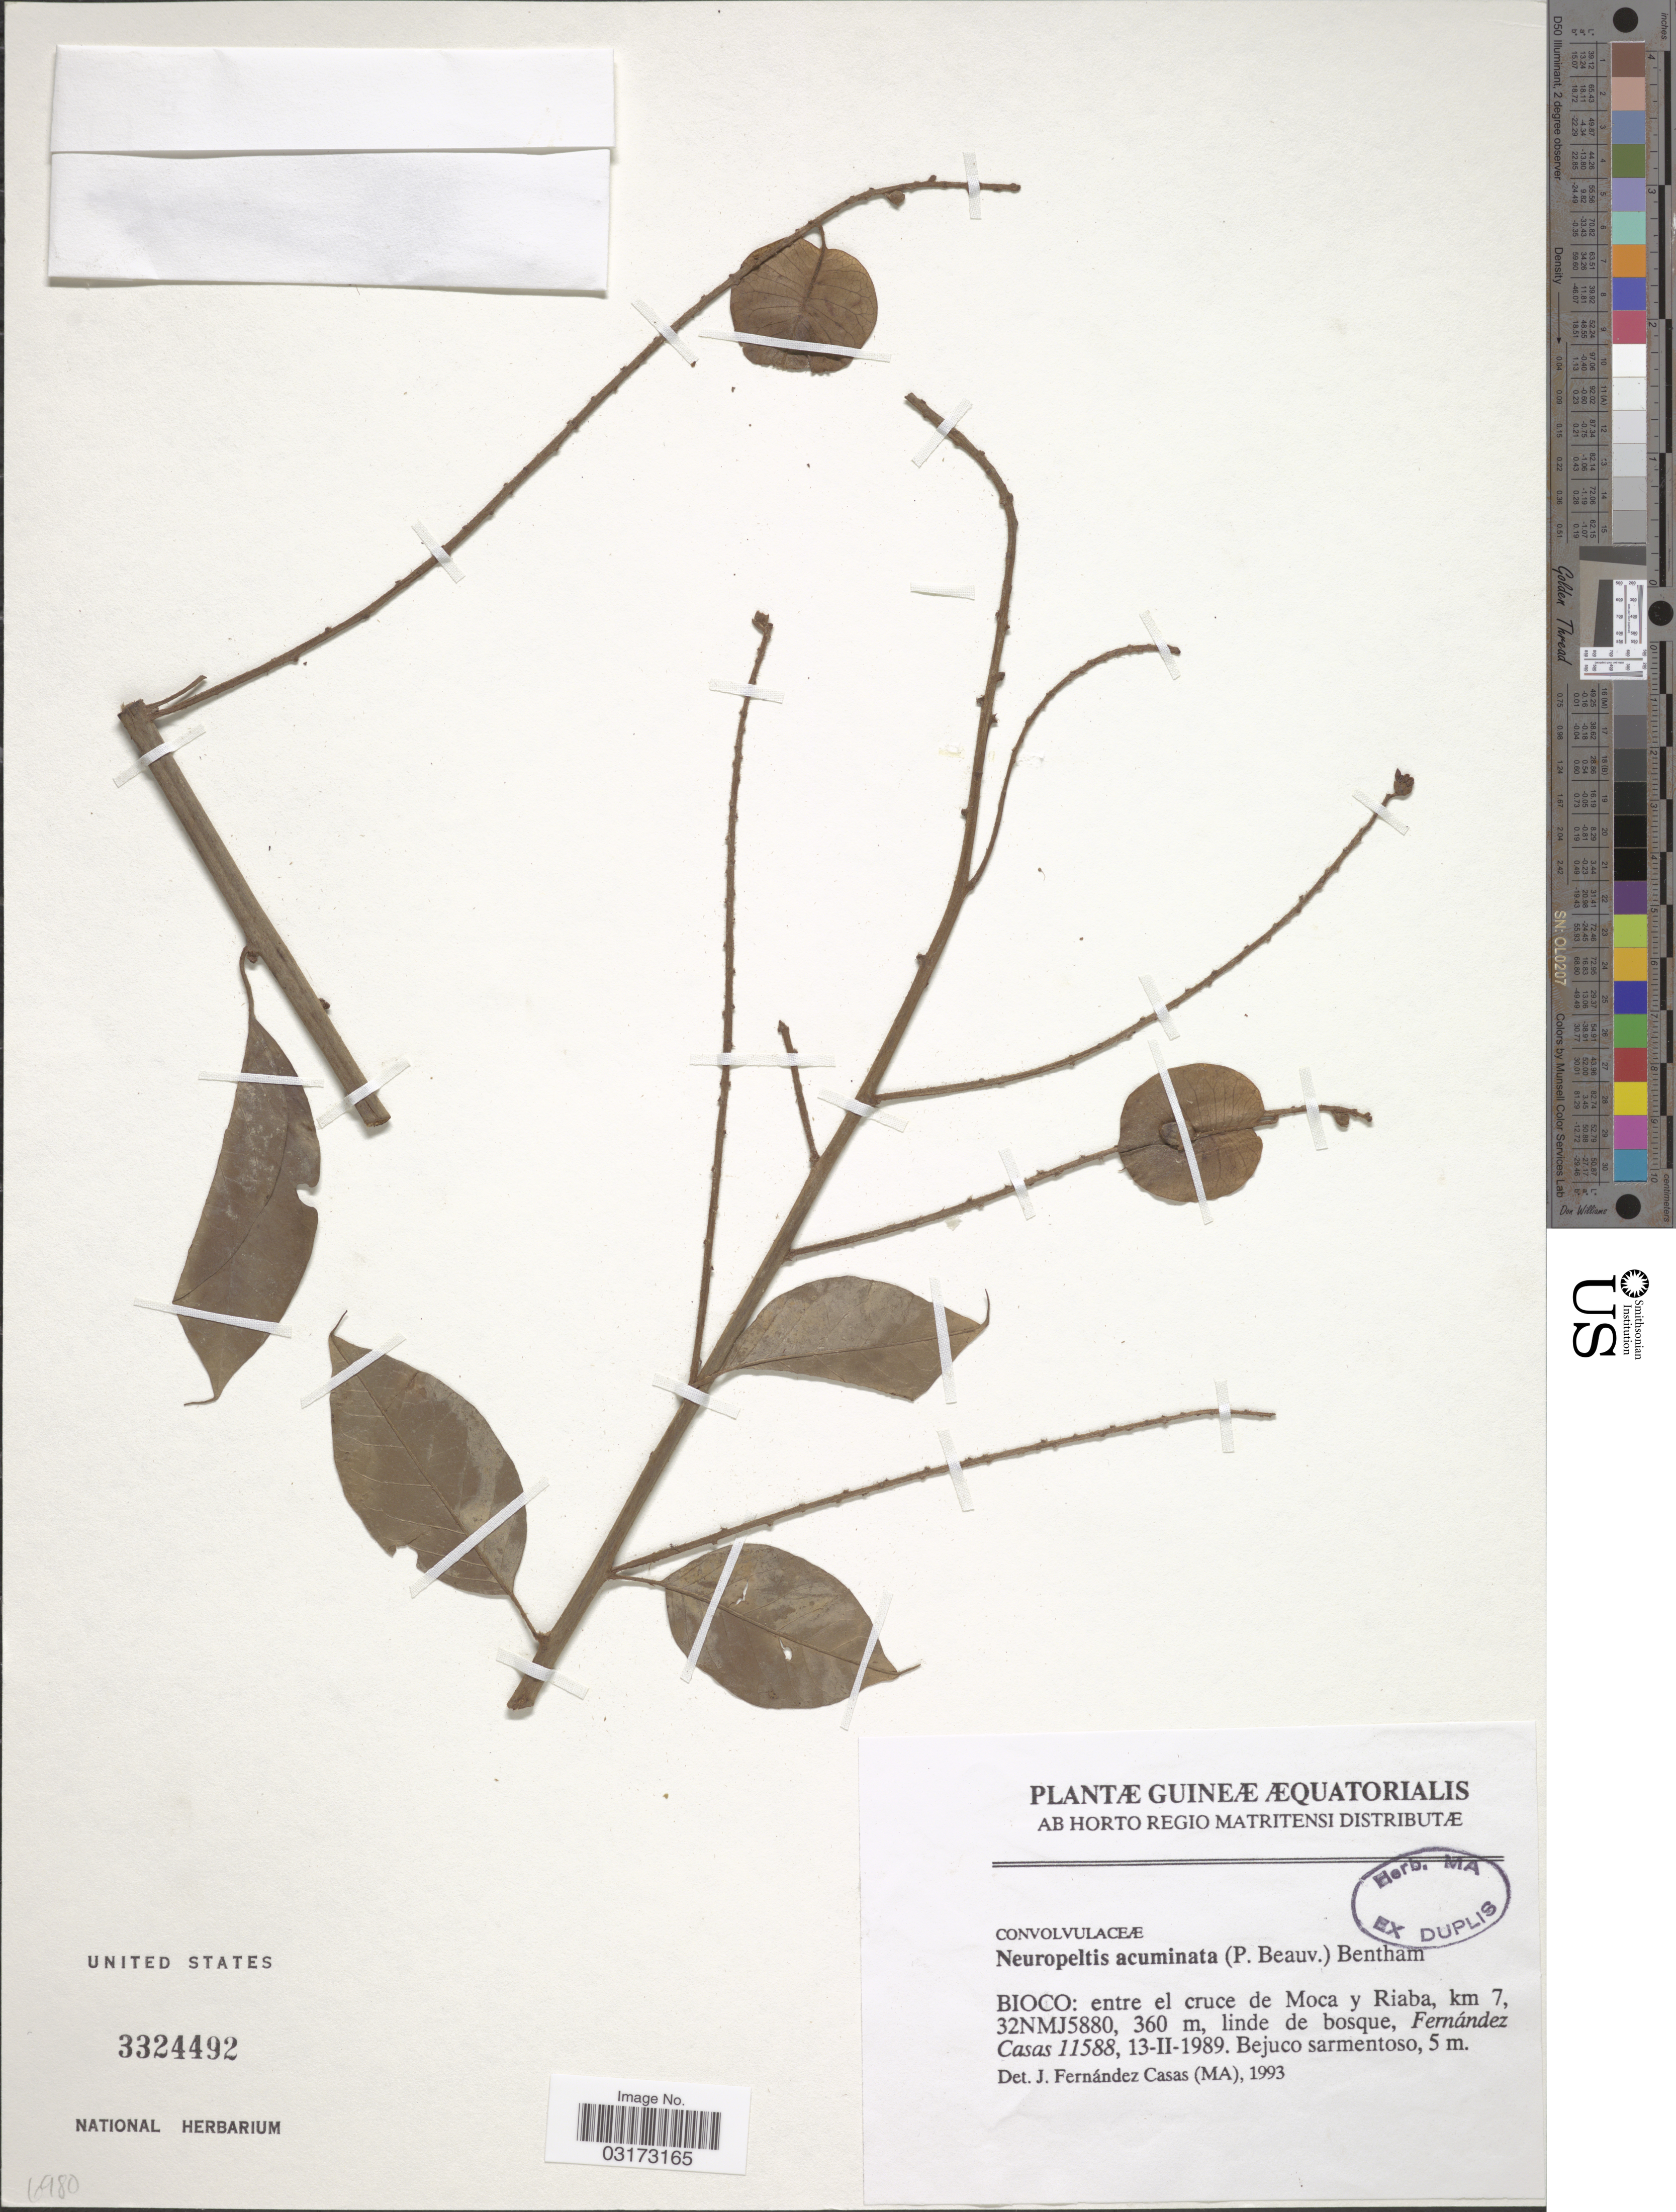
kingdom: Plantae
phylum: Tracheophyta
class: Magnoliopsida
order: Solanales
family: Convolvulaceae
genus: Neuropeltis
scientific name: Neuropeltis acuminata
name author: (P. Beauv.) Benth.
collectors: F. Casas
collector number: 11588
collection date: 1989-02-13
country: Equatorial Guinea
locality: Guineæ Æquatorialis. Bioco: entre el cruce de Moca y Riaba, km 7, 32NMJ5880.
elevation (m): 360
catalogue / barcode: US 3324492